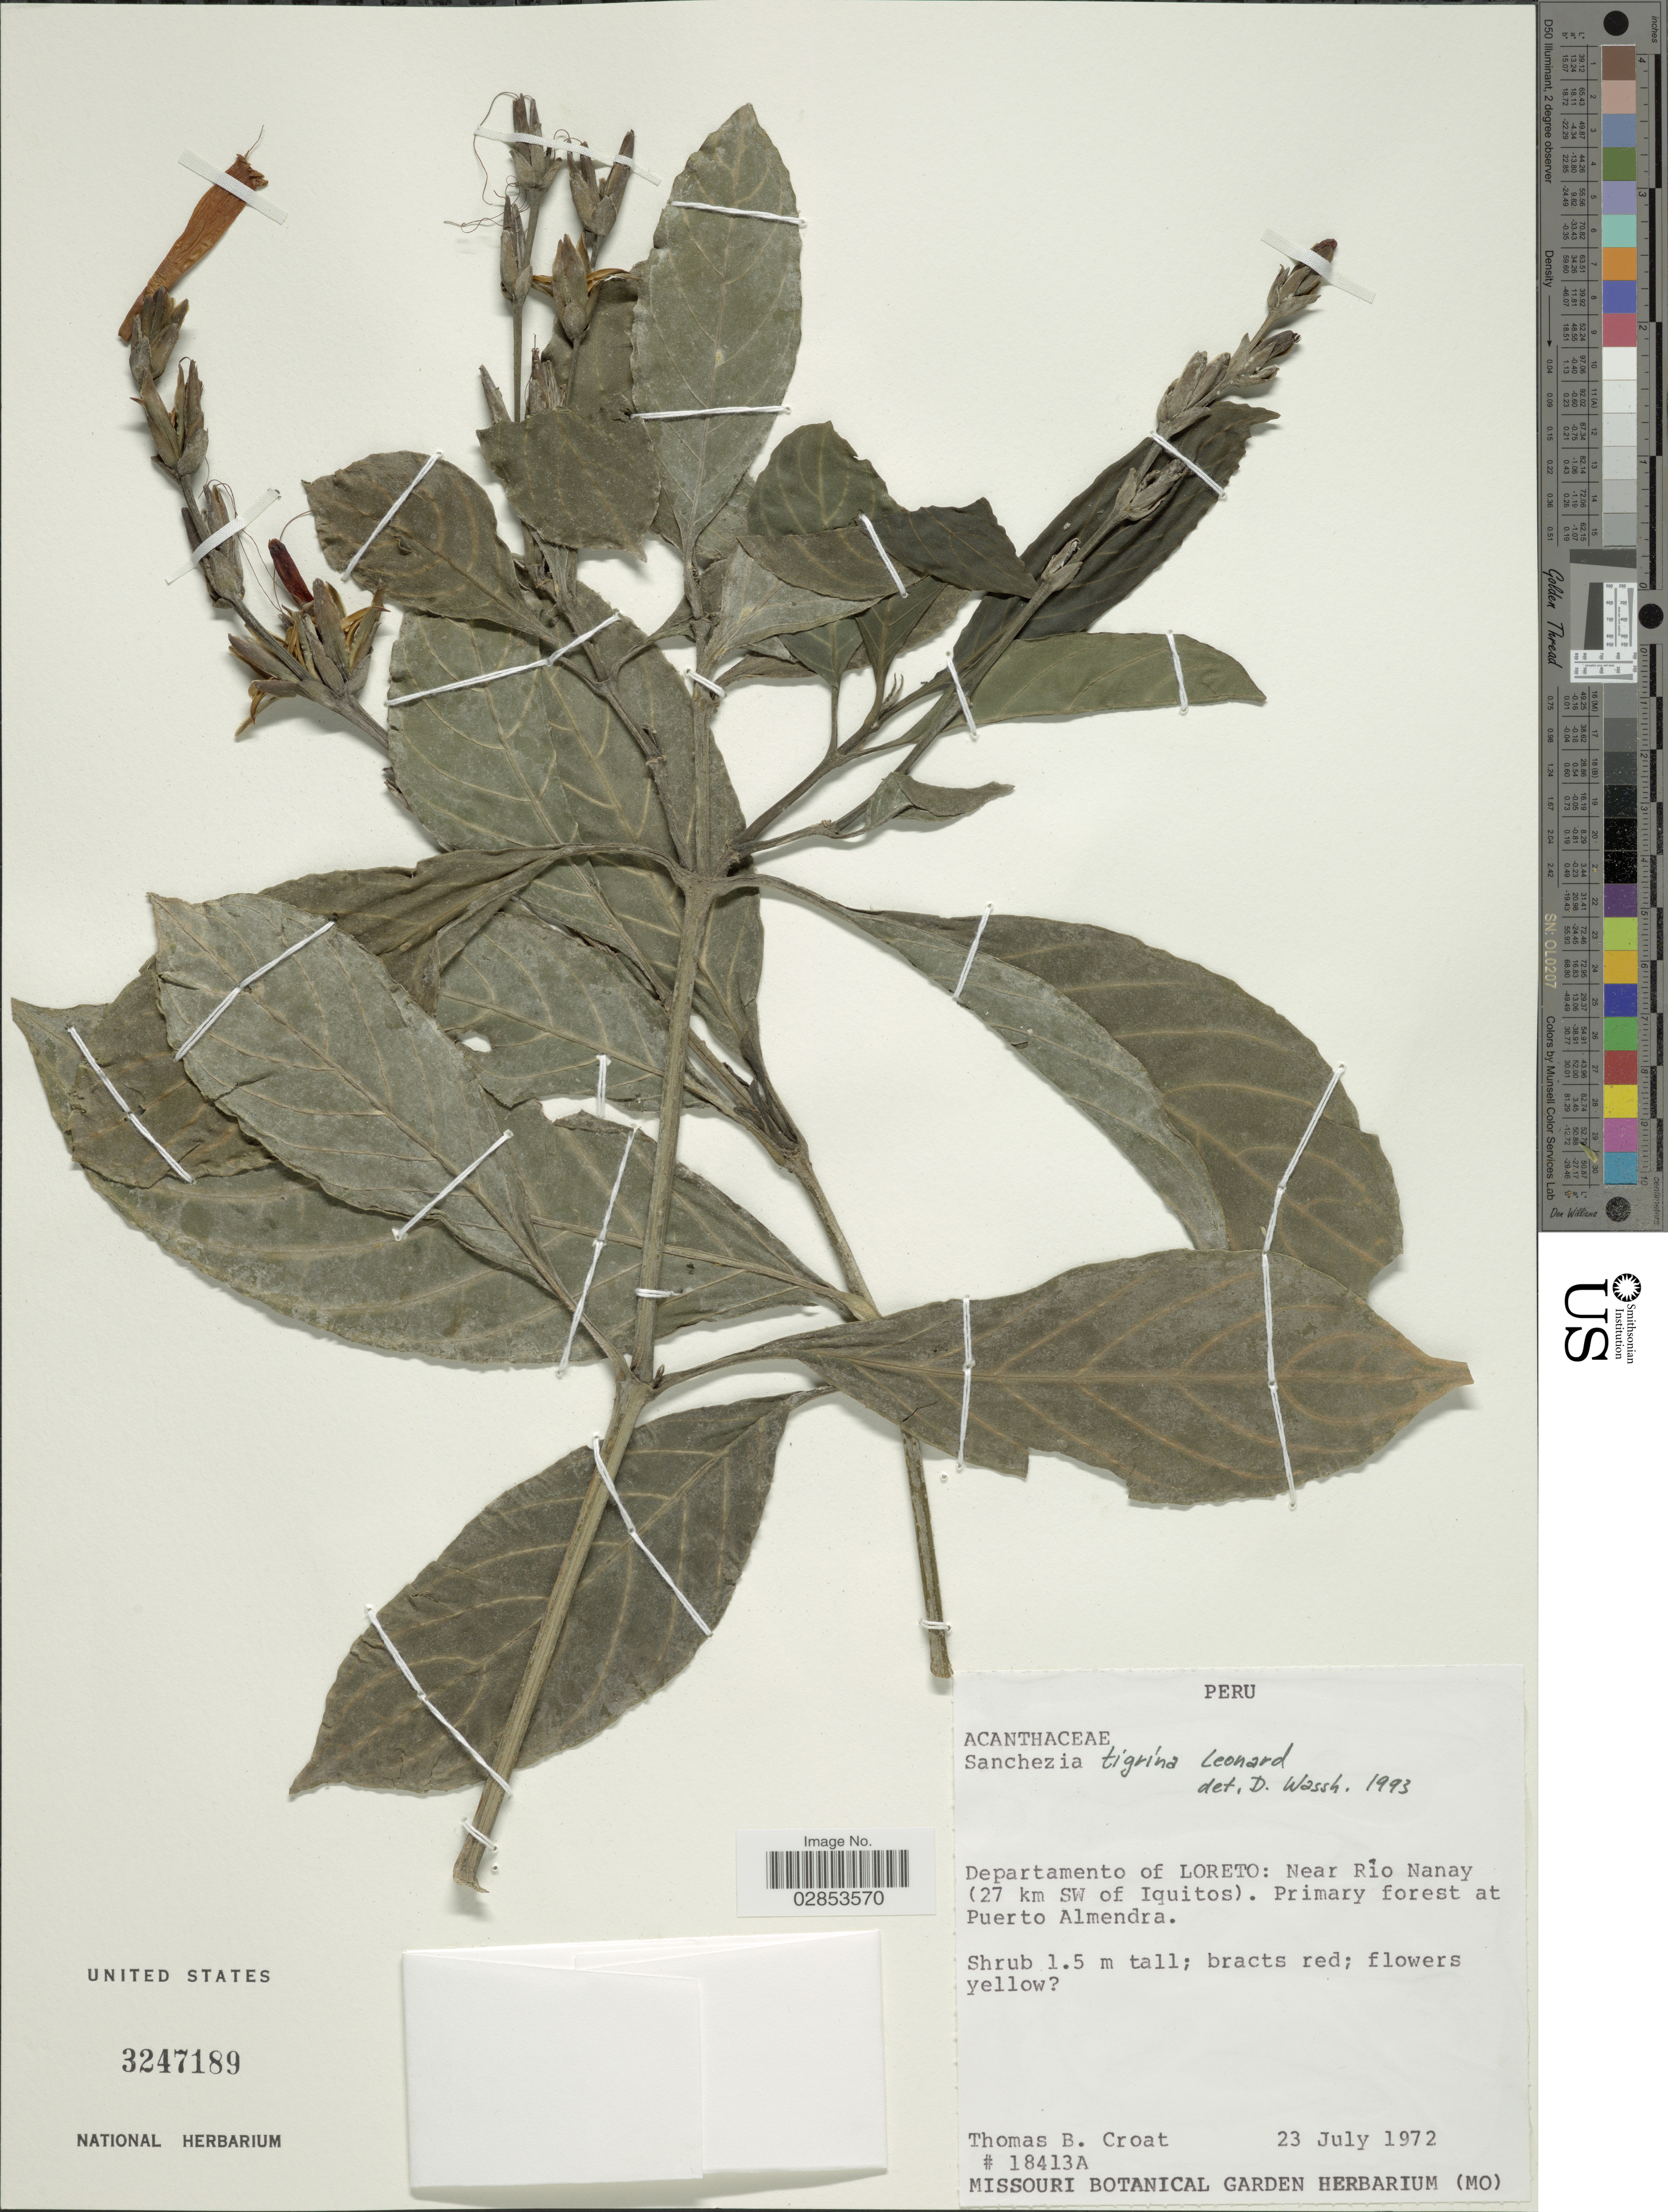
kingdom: Plantae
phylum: Tracheophyta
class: Magnoliopsida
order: Lamiales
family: Acanthaceae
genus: Sanchezia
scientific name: Sanchezia tigrina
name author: Leonard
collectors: T. B. Croat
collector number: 18413A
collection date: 1972-07-23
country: Peru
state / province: Loreto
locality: Departamento of Loreto: Near Río Nanay (27 km SW of Iquitos). Primary forest at Puerto Almendra.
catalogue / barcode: US 3247189